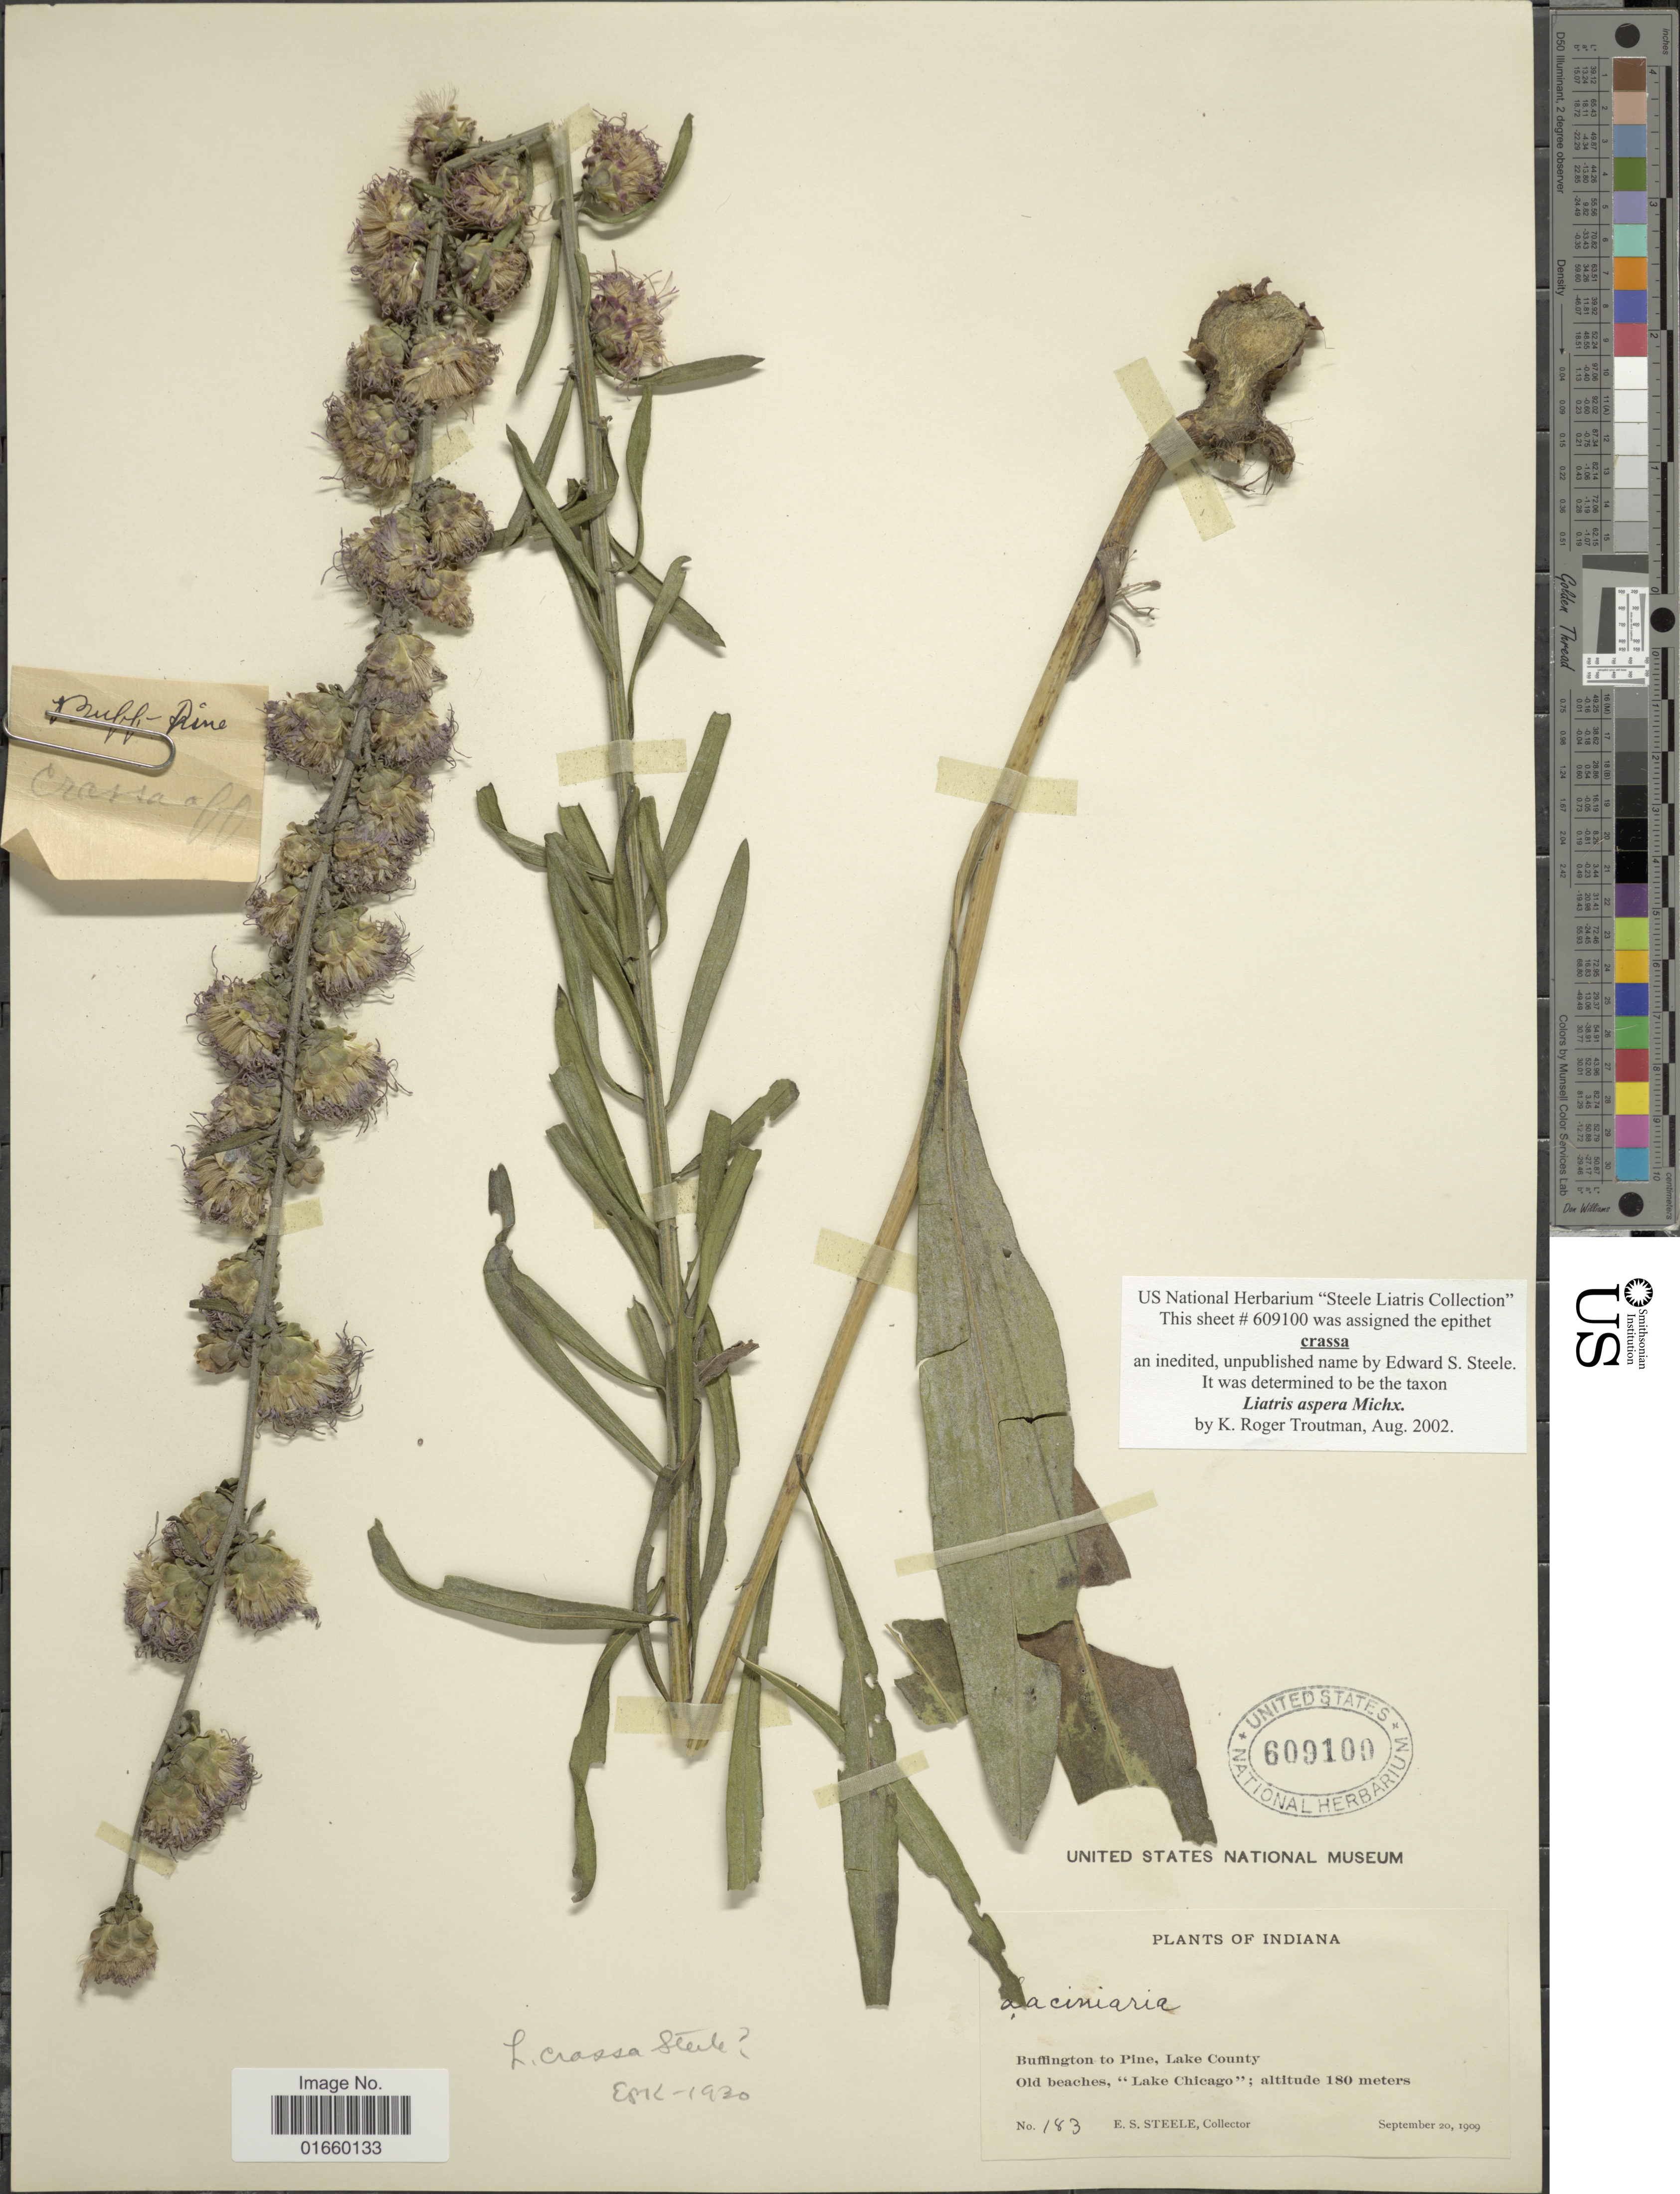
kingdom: Plantae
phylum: Tracheophyta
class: Magnoliopsida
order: Asterales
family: Asteraceae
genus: Liatris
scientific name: Liatris aspera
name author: Michx.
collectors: E. Steele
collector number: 183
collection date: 1909-09-20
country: United States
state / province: Indiana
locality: Buffington to Pine, Lake County, Old Beaches, "Lake Chicago"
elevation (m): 180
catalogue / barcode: US 609100